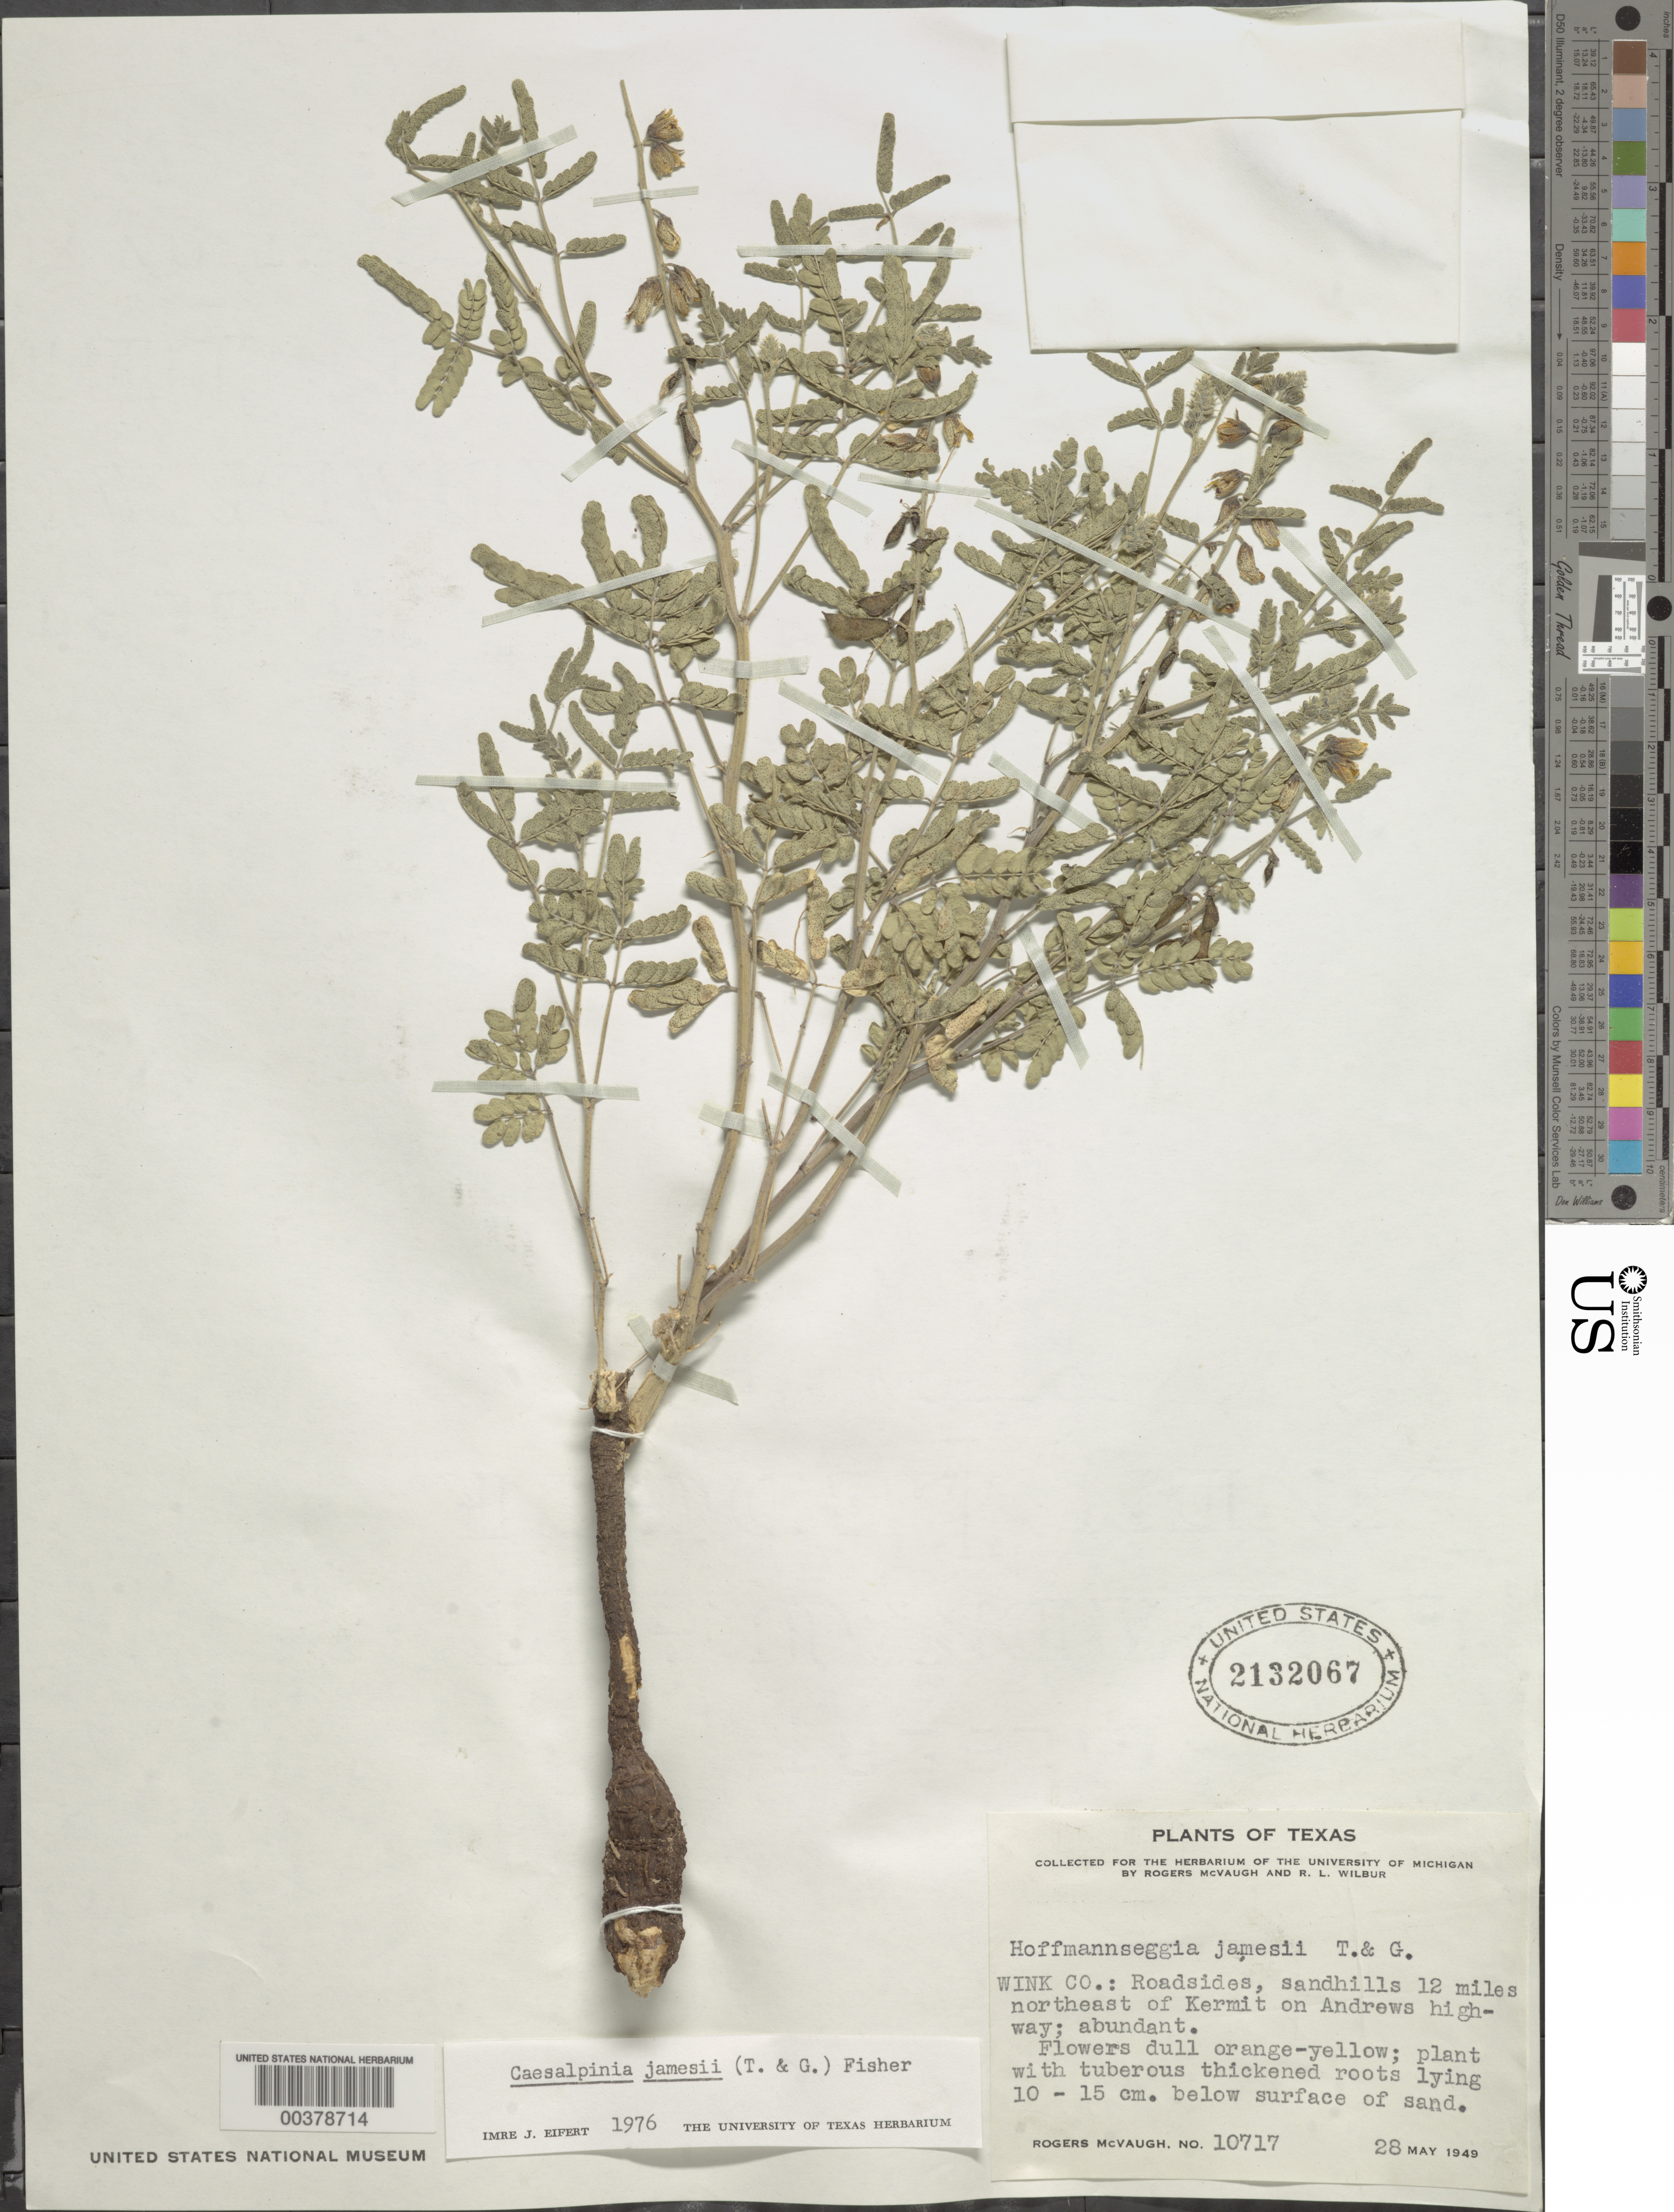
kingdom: Plantae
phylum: Tracheophyta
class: Magnoliopsida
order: Fabales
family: Fabaceae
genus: Pomaria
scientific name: Pomaria jamesii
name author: (Torr. & A. Gray) Walp.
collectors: R. McVaugh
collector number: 10717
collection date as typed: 28 May 1949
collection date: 1949-05-28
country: United States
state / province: Texas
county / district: Winkler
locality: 12 mi ne of kermit on andrews hwy.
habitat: Roadsides, sandhills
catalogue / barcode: US 2132067